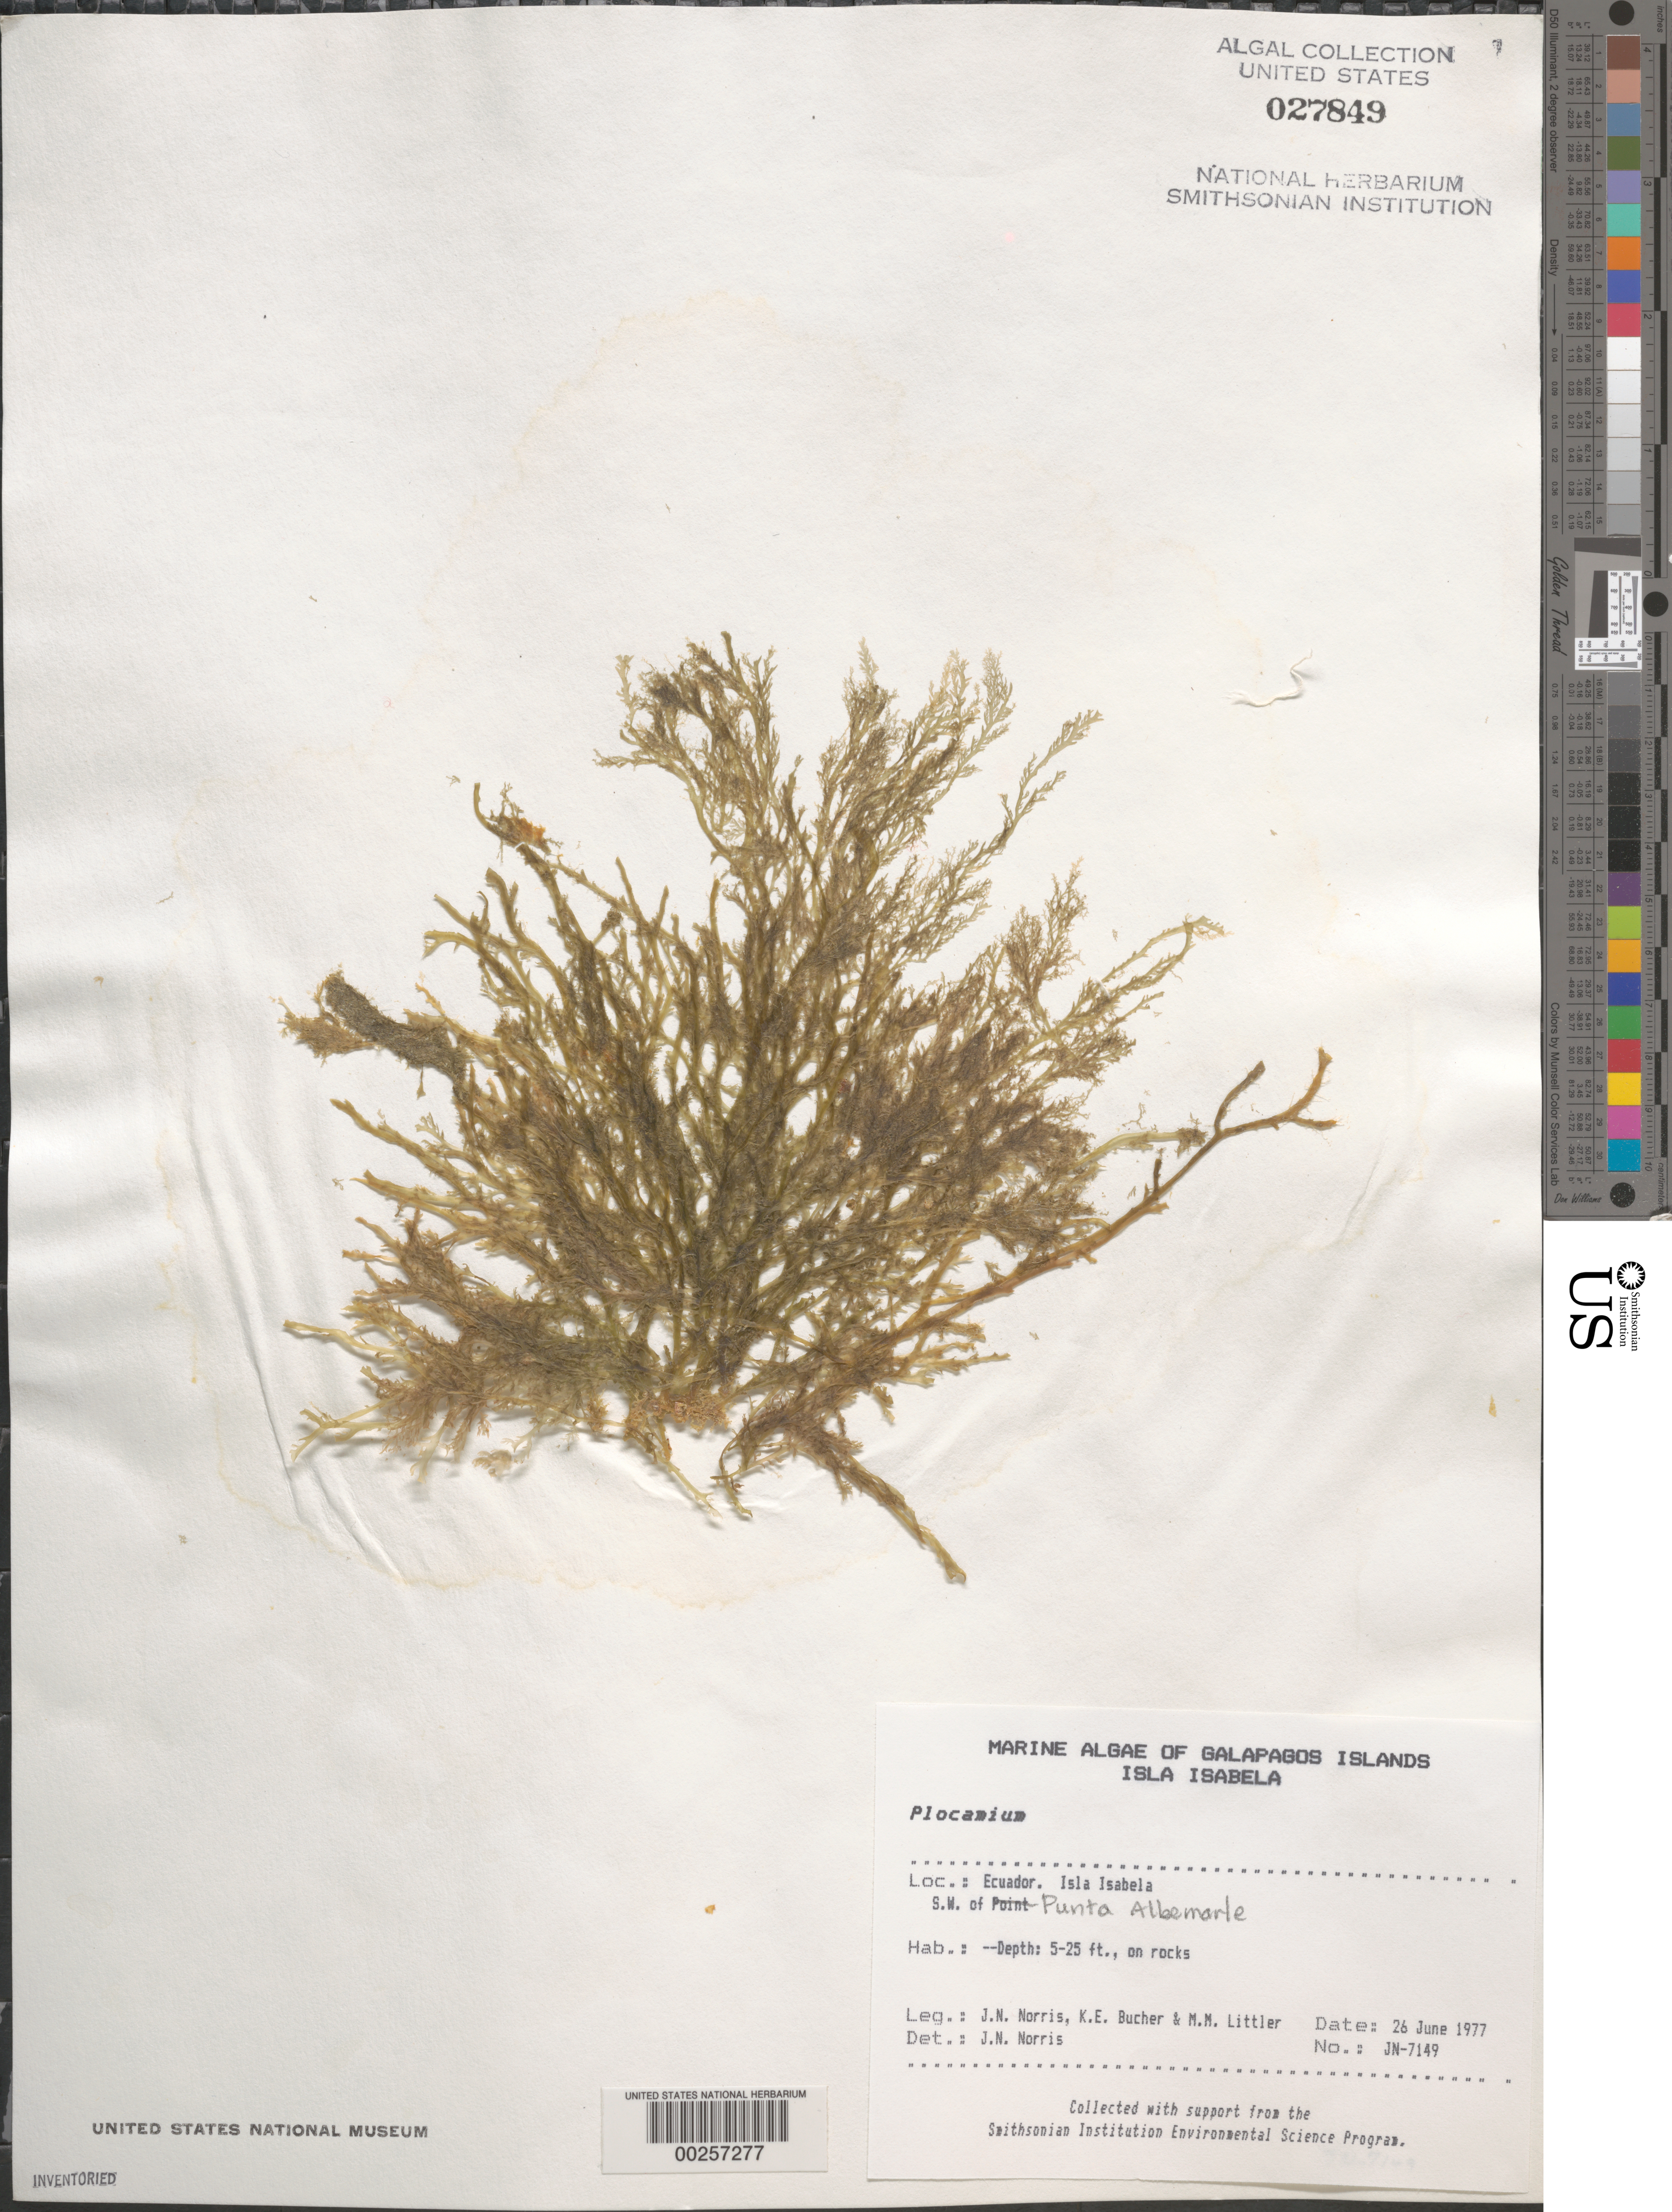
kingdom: Plantae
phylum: Rhodophyta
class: Florideophyceae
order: Plocamiales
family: Plocamiaceae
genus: Plocamium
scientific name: Plocamium sp.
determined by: Norris, James N.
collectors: J. N. Norris, K. E. Bucher & M. M. Littler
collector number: JN-7149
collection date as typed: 26 Jun 1977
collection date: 1977-06-26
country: Ecuador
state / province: Colón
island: Isabela [Albemarle]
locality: Southwest of Punta Albemarle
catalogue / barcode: US 27849